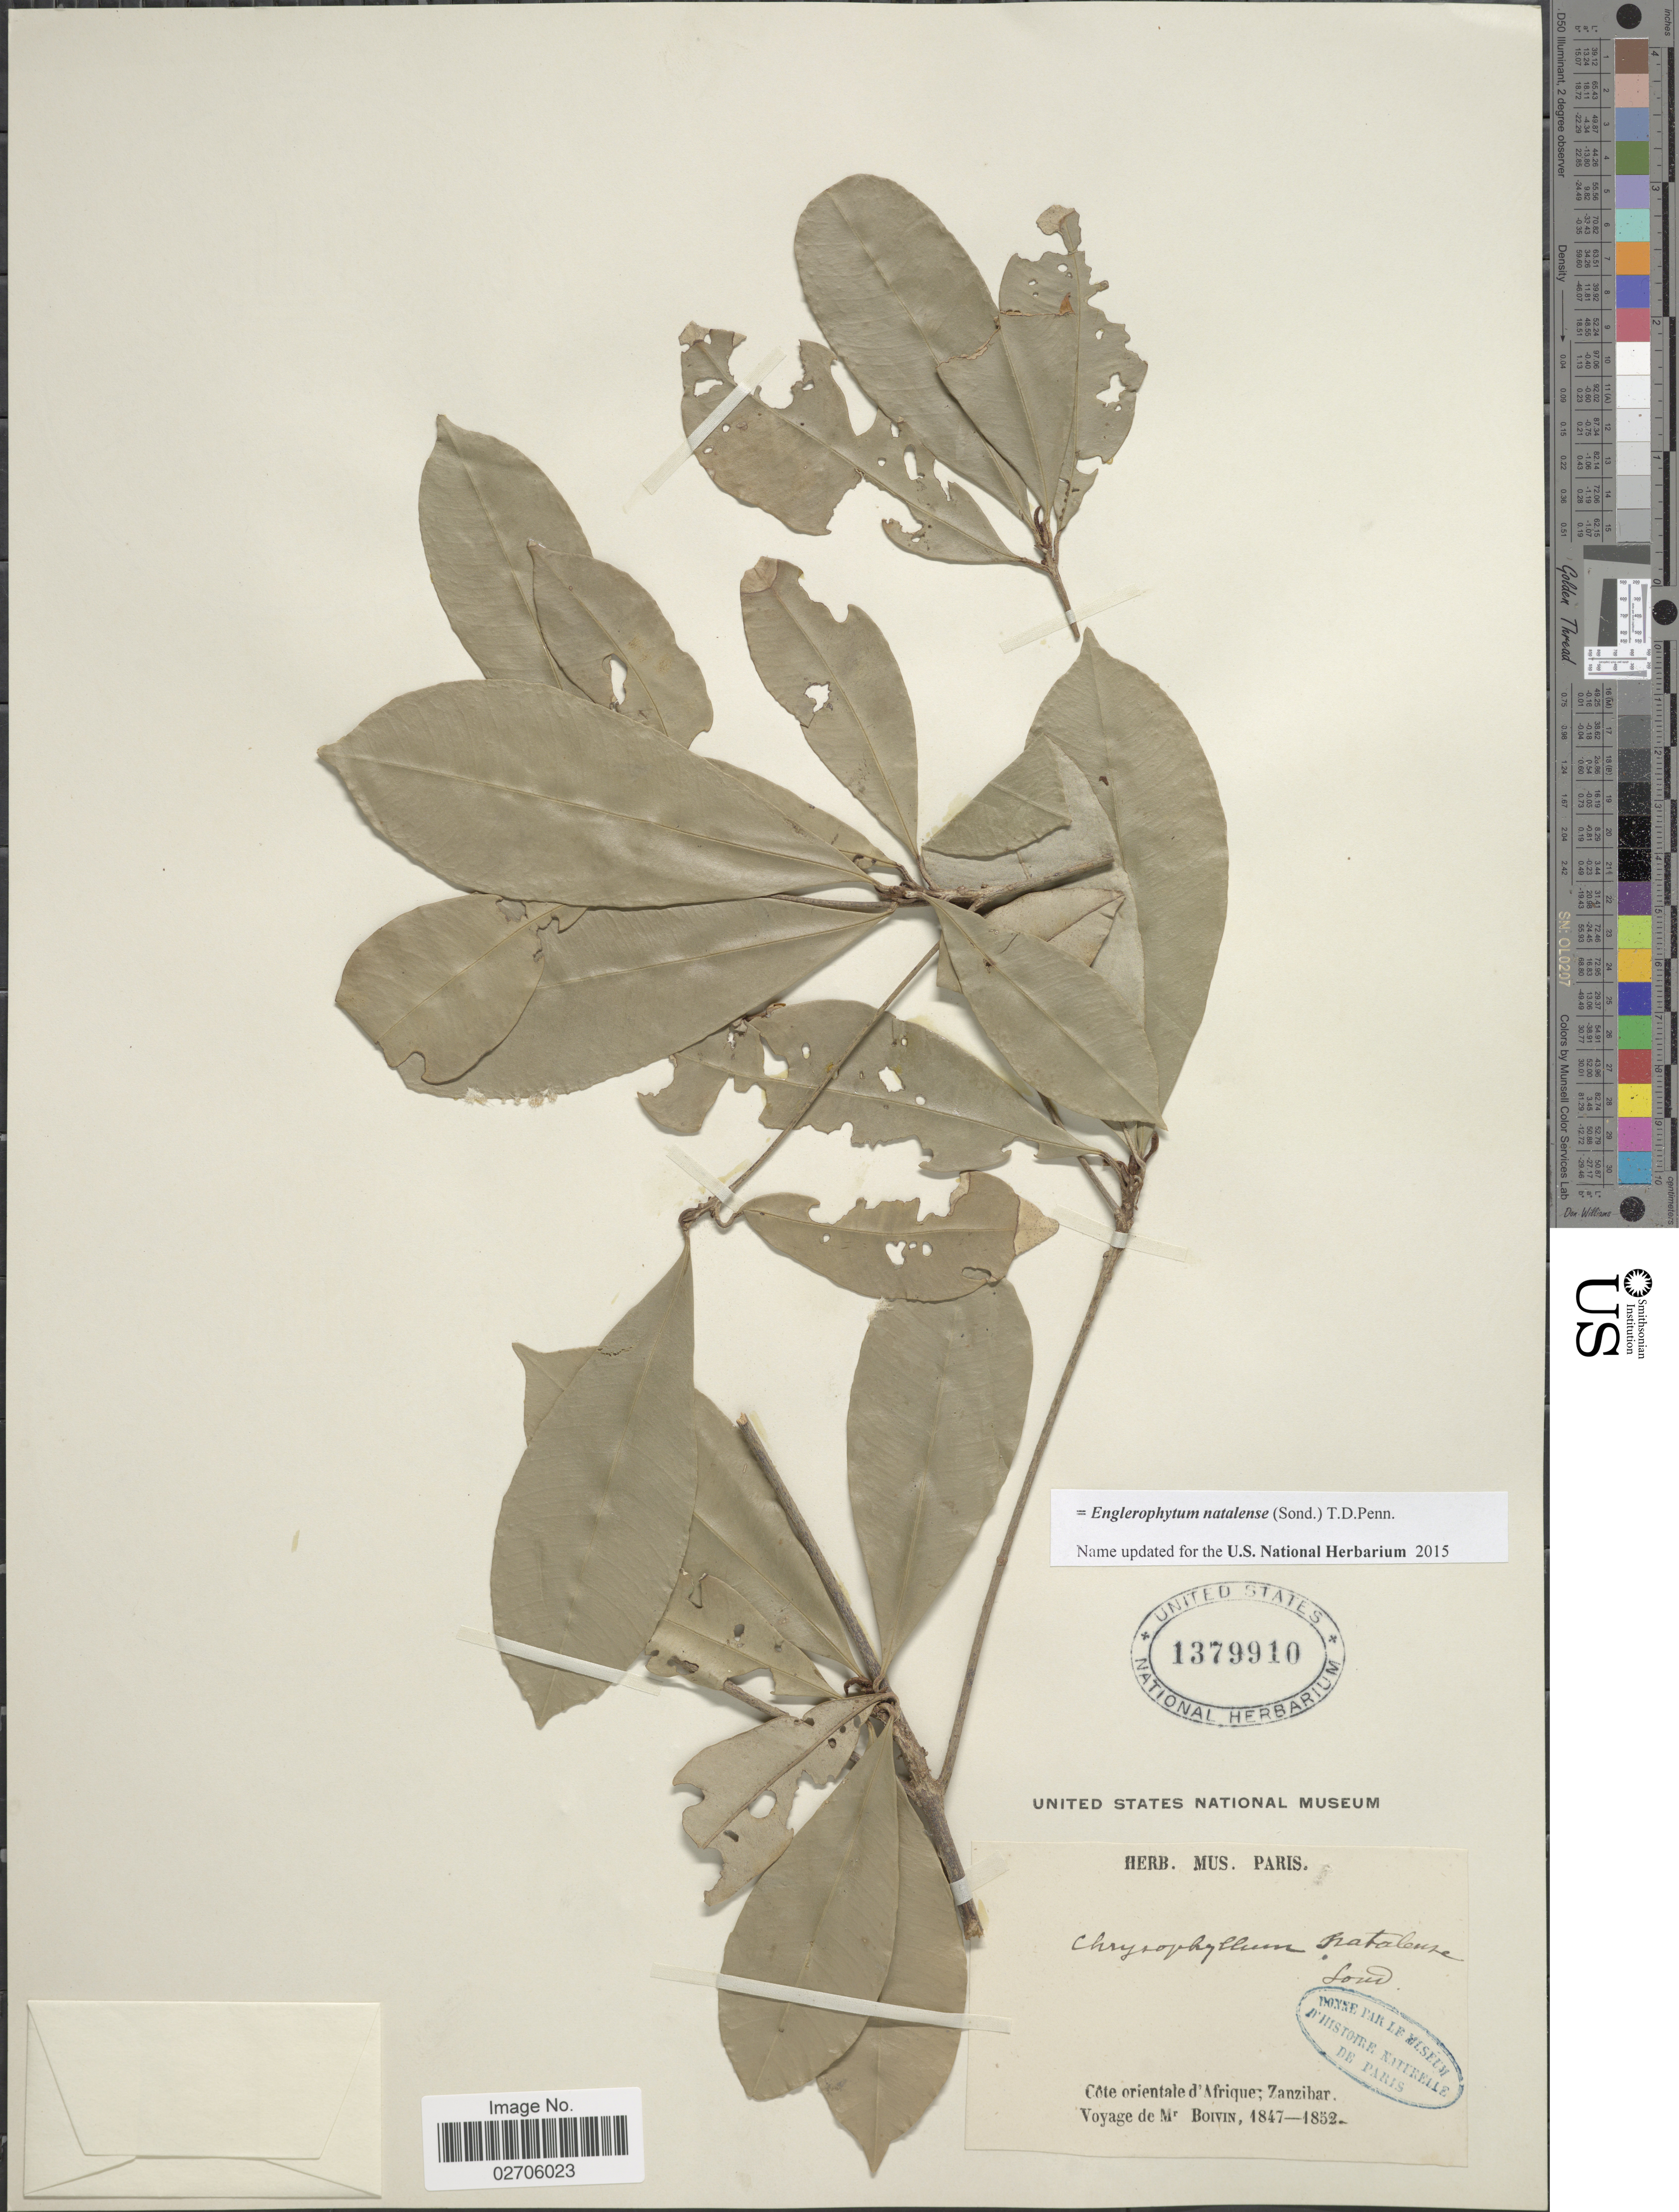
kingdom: Plantae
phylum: Tracheophyta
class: Magnoliopsida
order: Ericales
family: Sapotaceae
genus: Englerophytum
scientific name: Englerophytum natalense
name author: (Sond.) T.D. Penn.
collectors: -- Boivin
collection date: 1847/1852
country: Tanzania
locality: Cote orientale d; Afrique; Zanzibar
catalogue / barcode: US 1379910